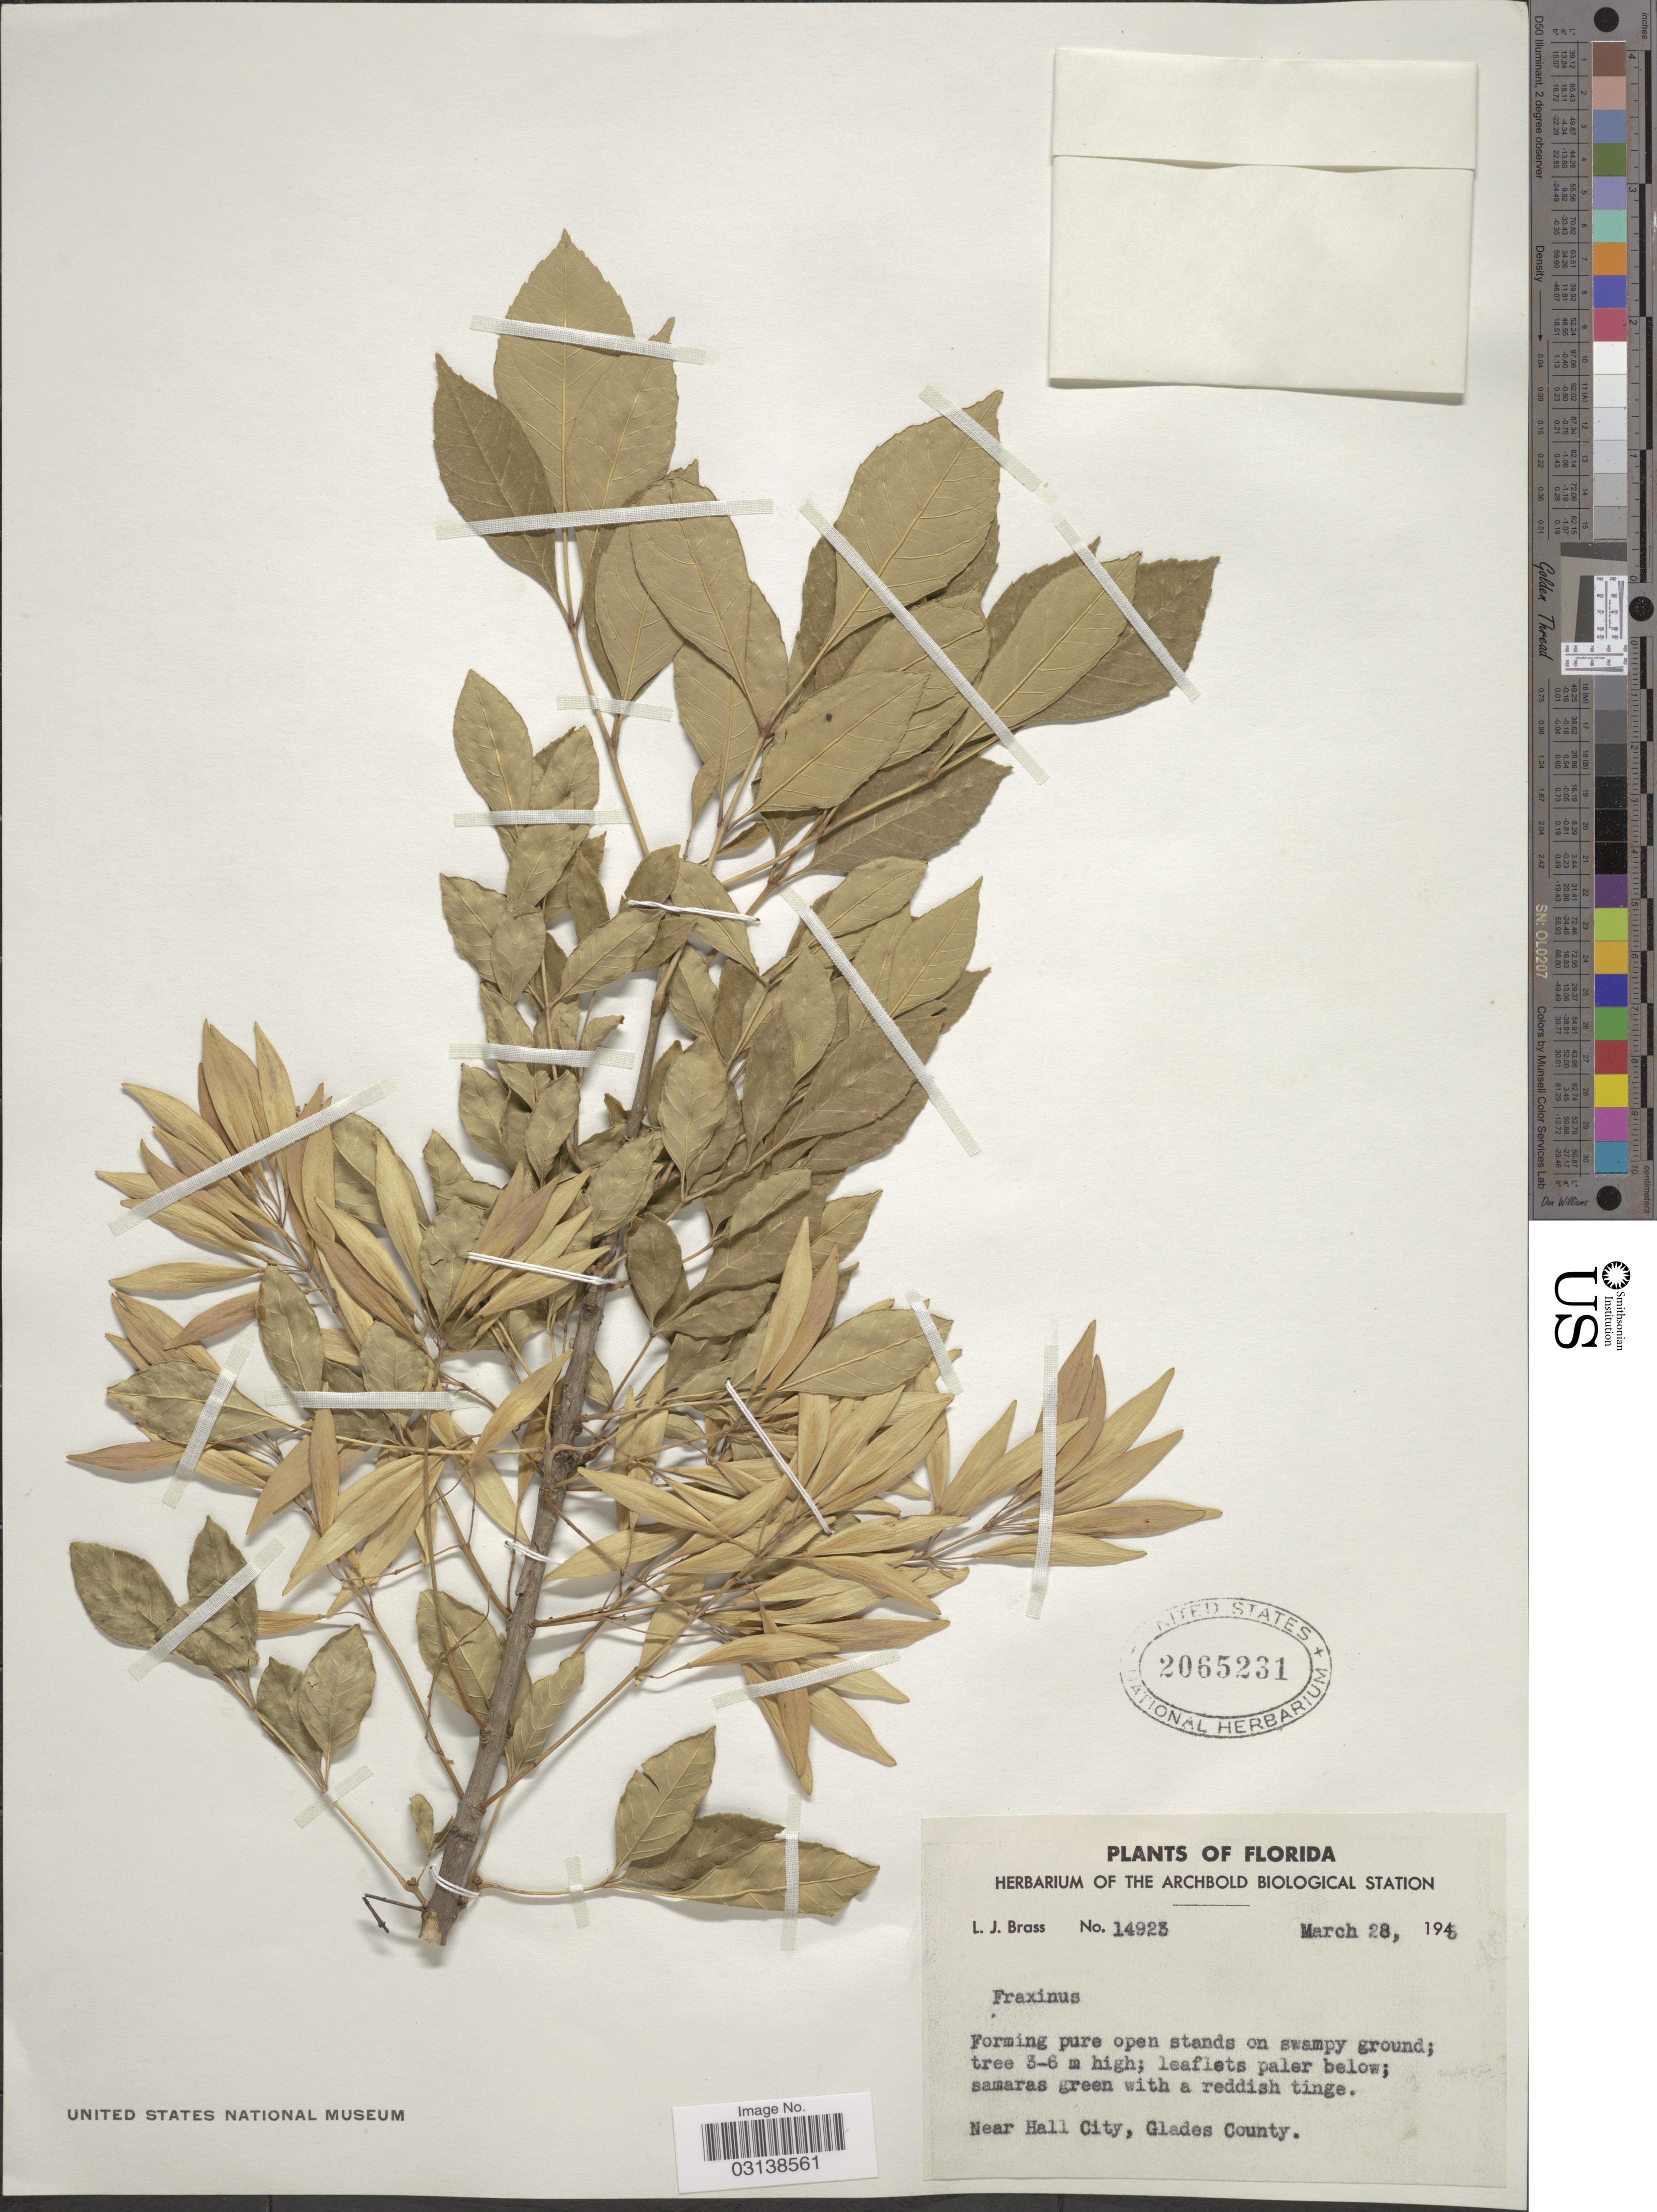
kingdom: Plantae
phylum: Tracheophyta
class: Magnoliopsida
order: Lamiales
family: Oleaceae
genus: Fraxinus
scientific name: Fraxinus caroliniana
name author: Mill.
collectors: L. J. Brass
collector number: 14923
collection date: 1945-03-28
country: United States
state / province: Florida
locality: Near Hall City, Glades County.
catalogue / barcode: US 2065231